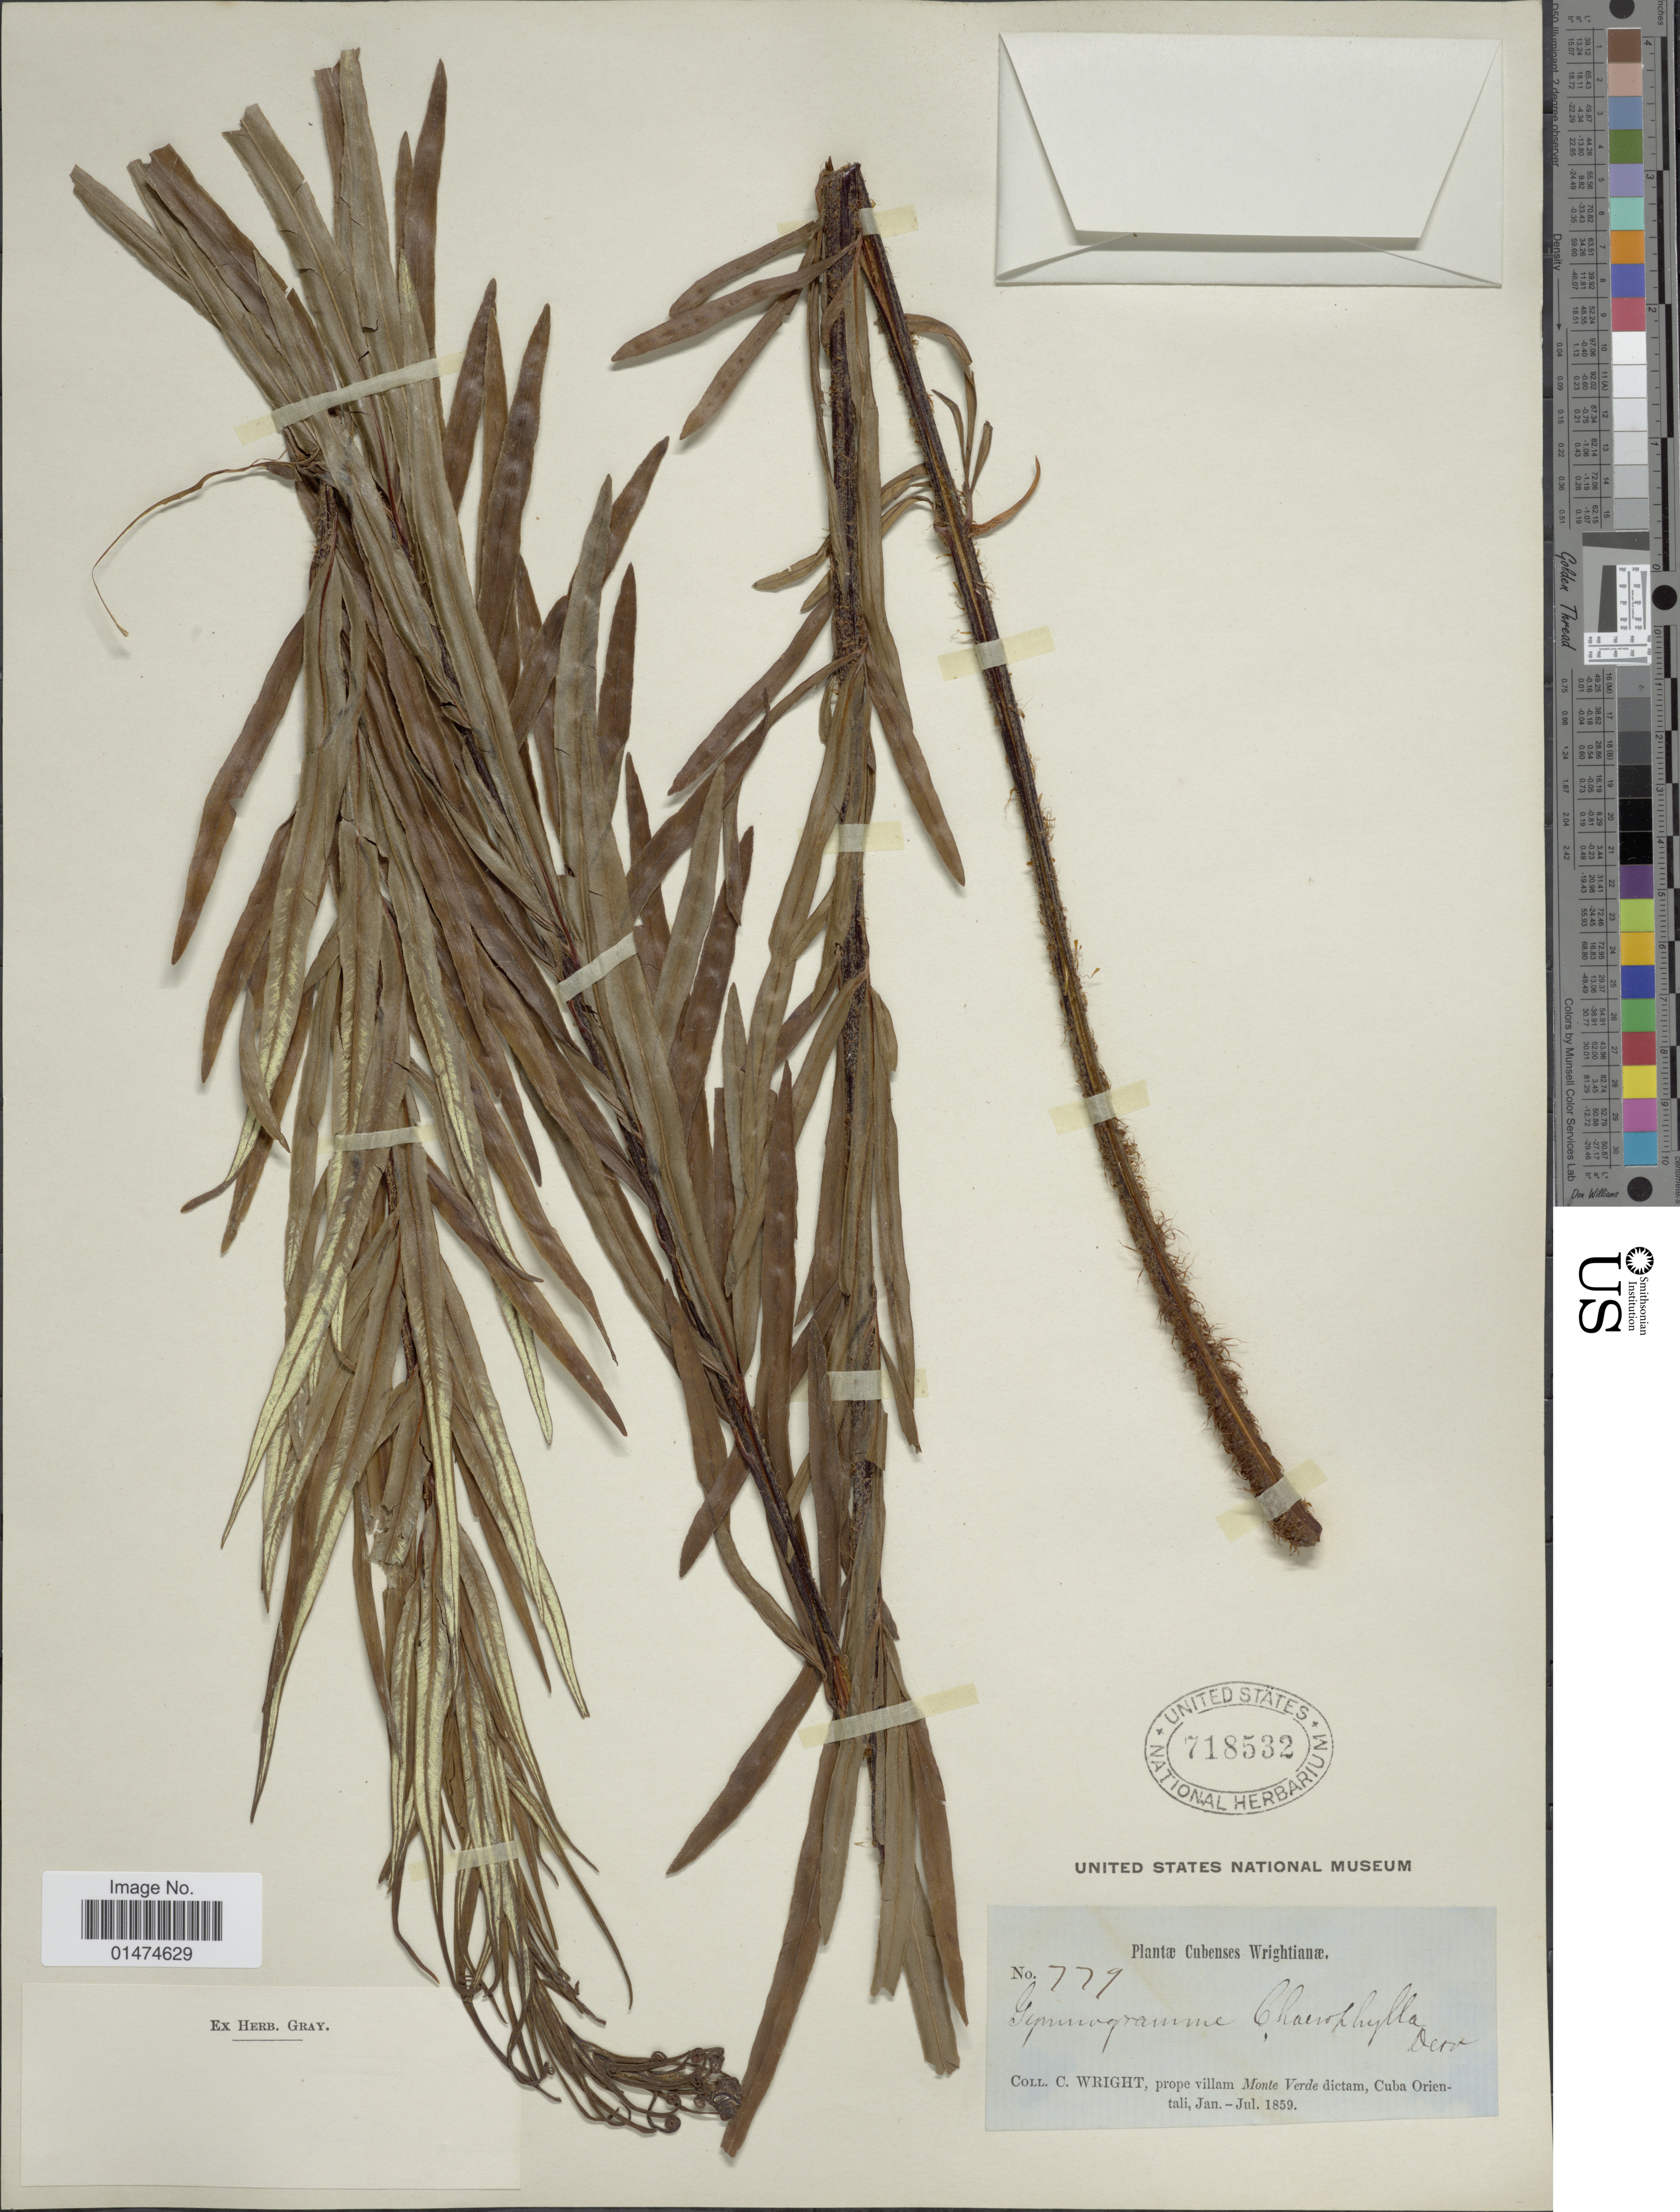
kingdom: Plantae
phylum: Tracheophyta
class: Polypodiopsida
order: Polypodiales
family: Pteridaceae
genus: Pityrogramma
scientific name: Pityrogramma trifoliata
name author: (L.) R.M. Tryon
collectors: C. Wright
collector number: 779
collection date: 1859-01/1859-07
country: Cuba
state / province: Oriente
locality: Cubenses, prope villam Monte Verde dictam.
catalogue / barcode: US 718532